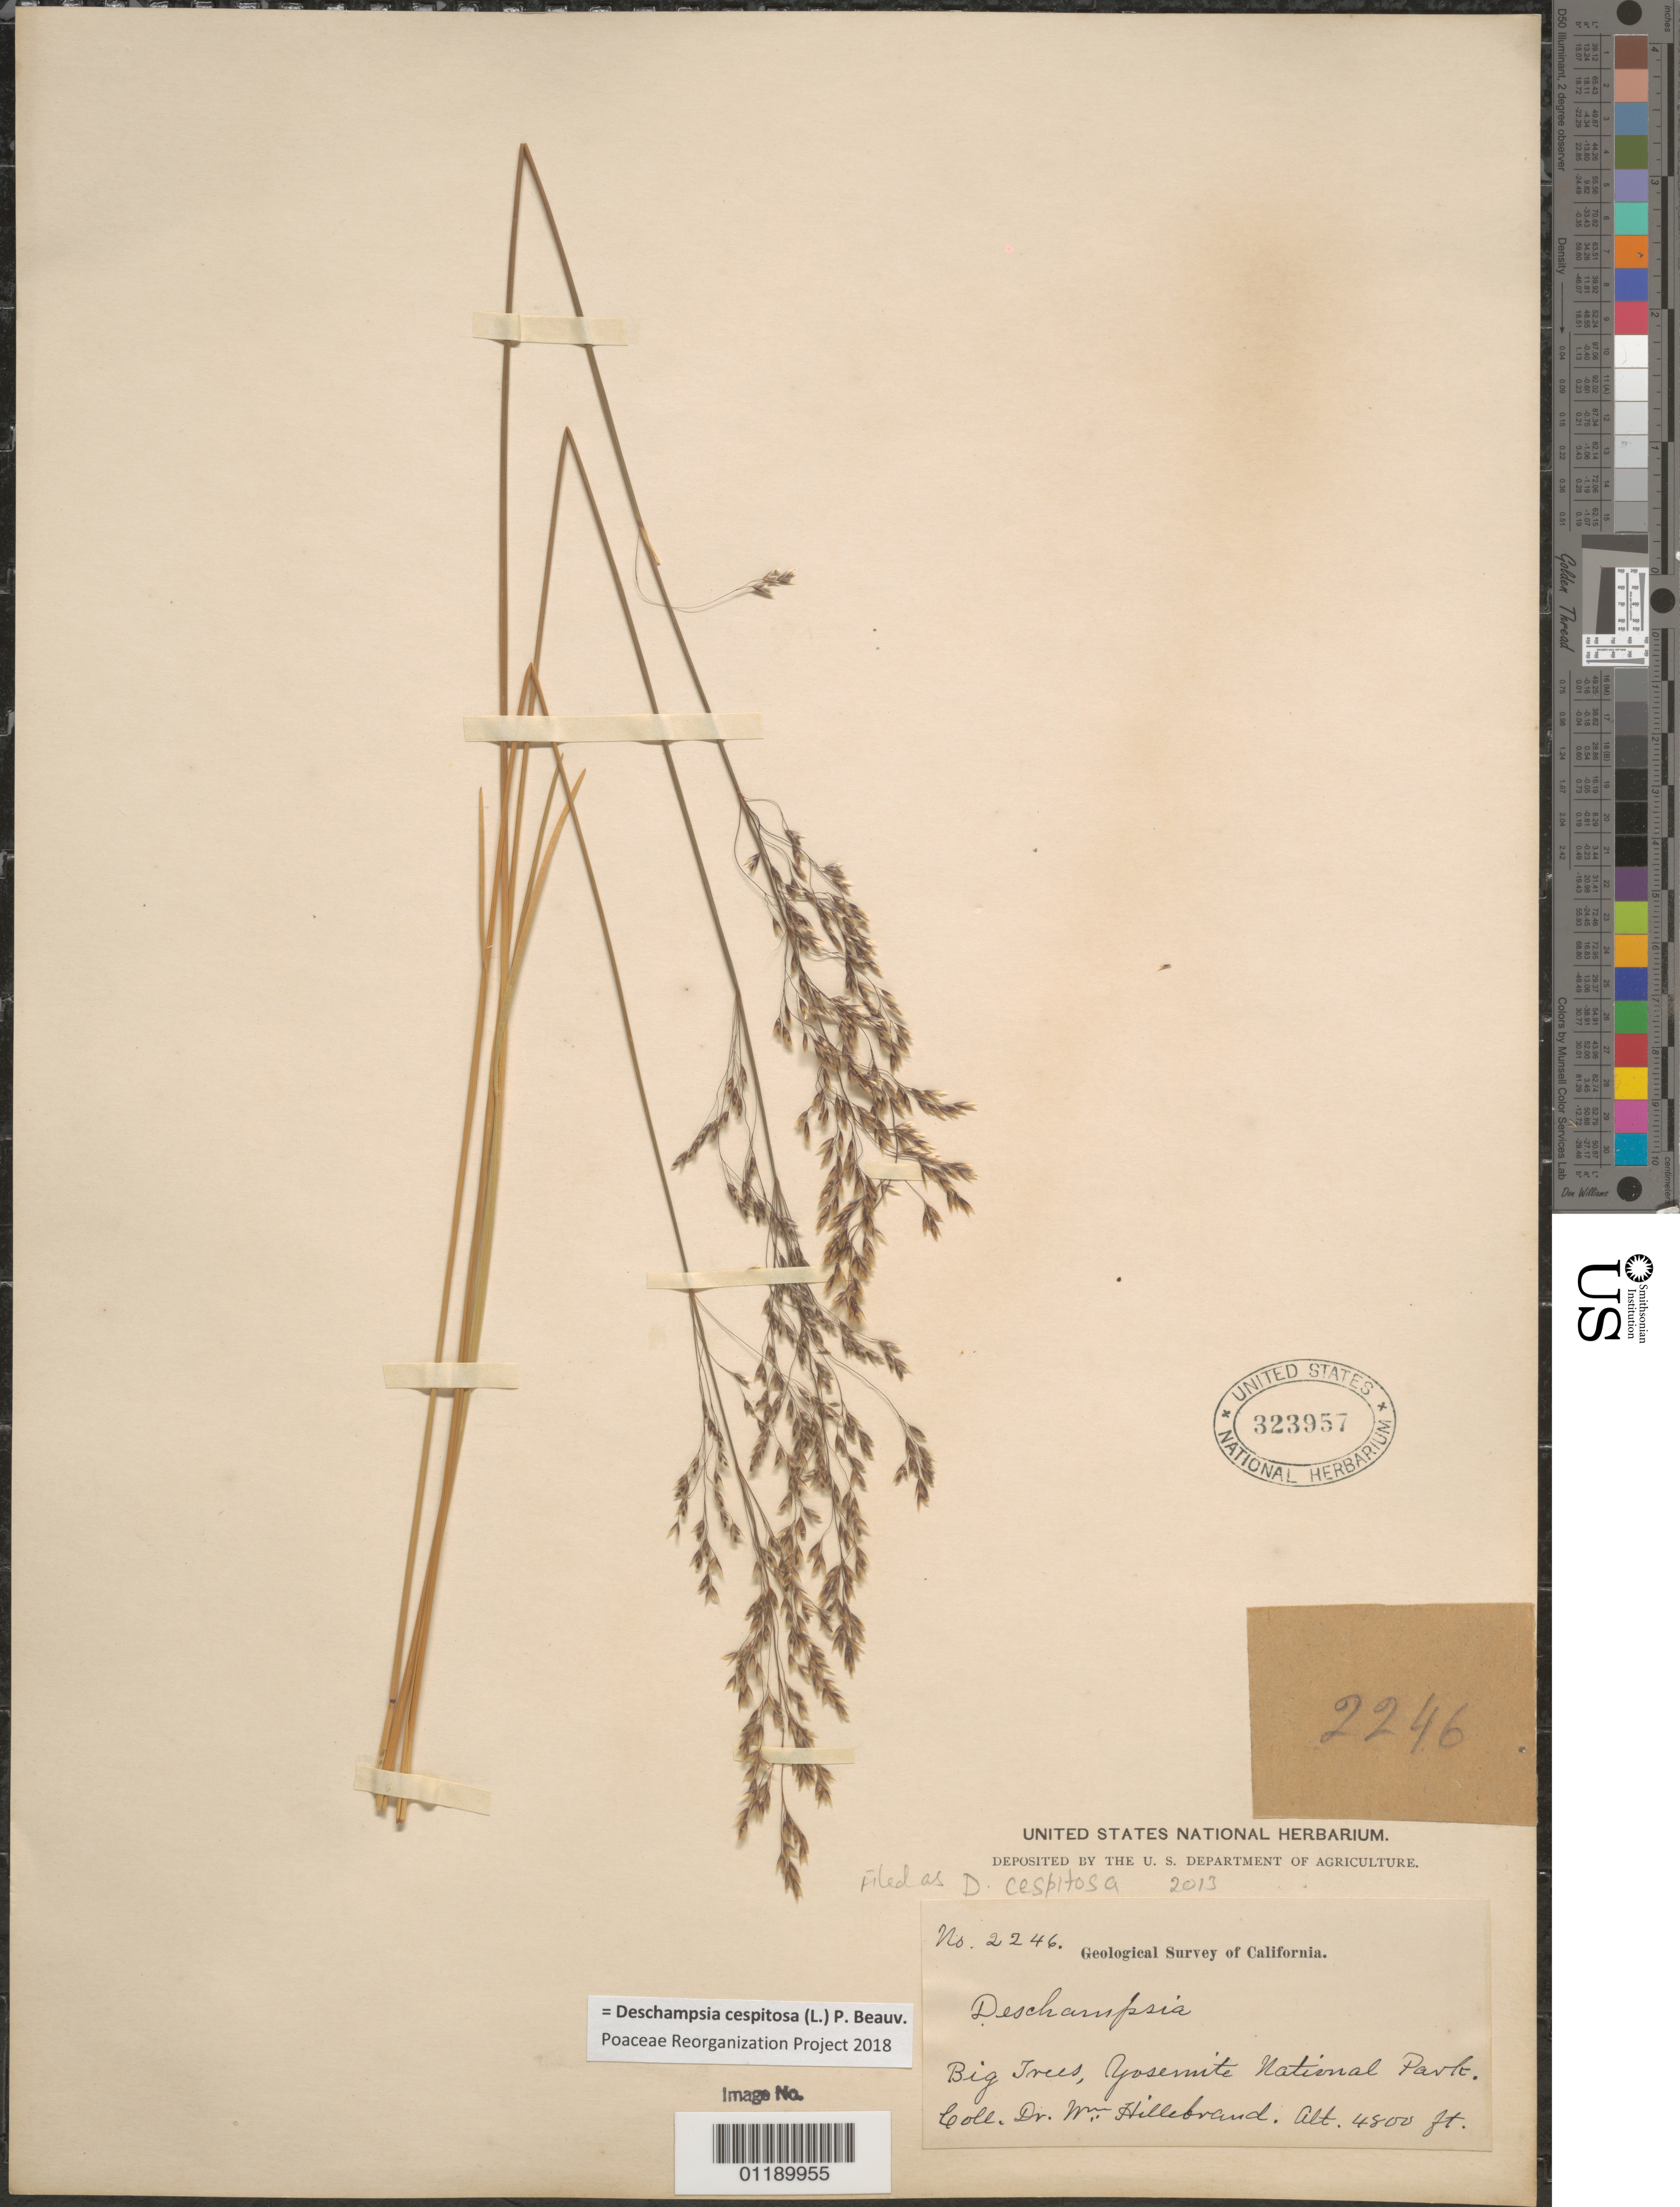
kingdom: Plantae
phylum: Tracheophyta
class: Liliopsida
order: Poales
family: Poaceae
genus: Deschampsia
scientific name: Deschampsia cespitosa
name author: (L.) P. Beauv.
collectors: W. Hillebrand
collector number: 2246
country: United States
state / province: California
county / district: Mariposa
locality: Big Tree Grove, Yosemite National Park.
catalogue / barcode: US 323957